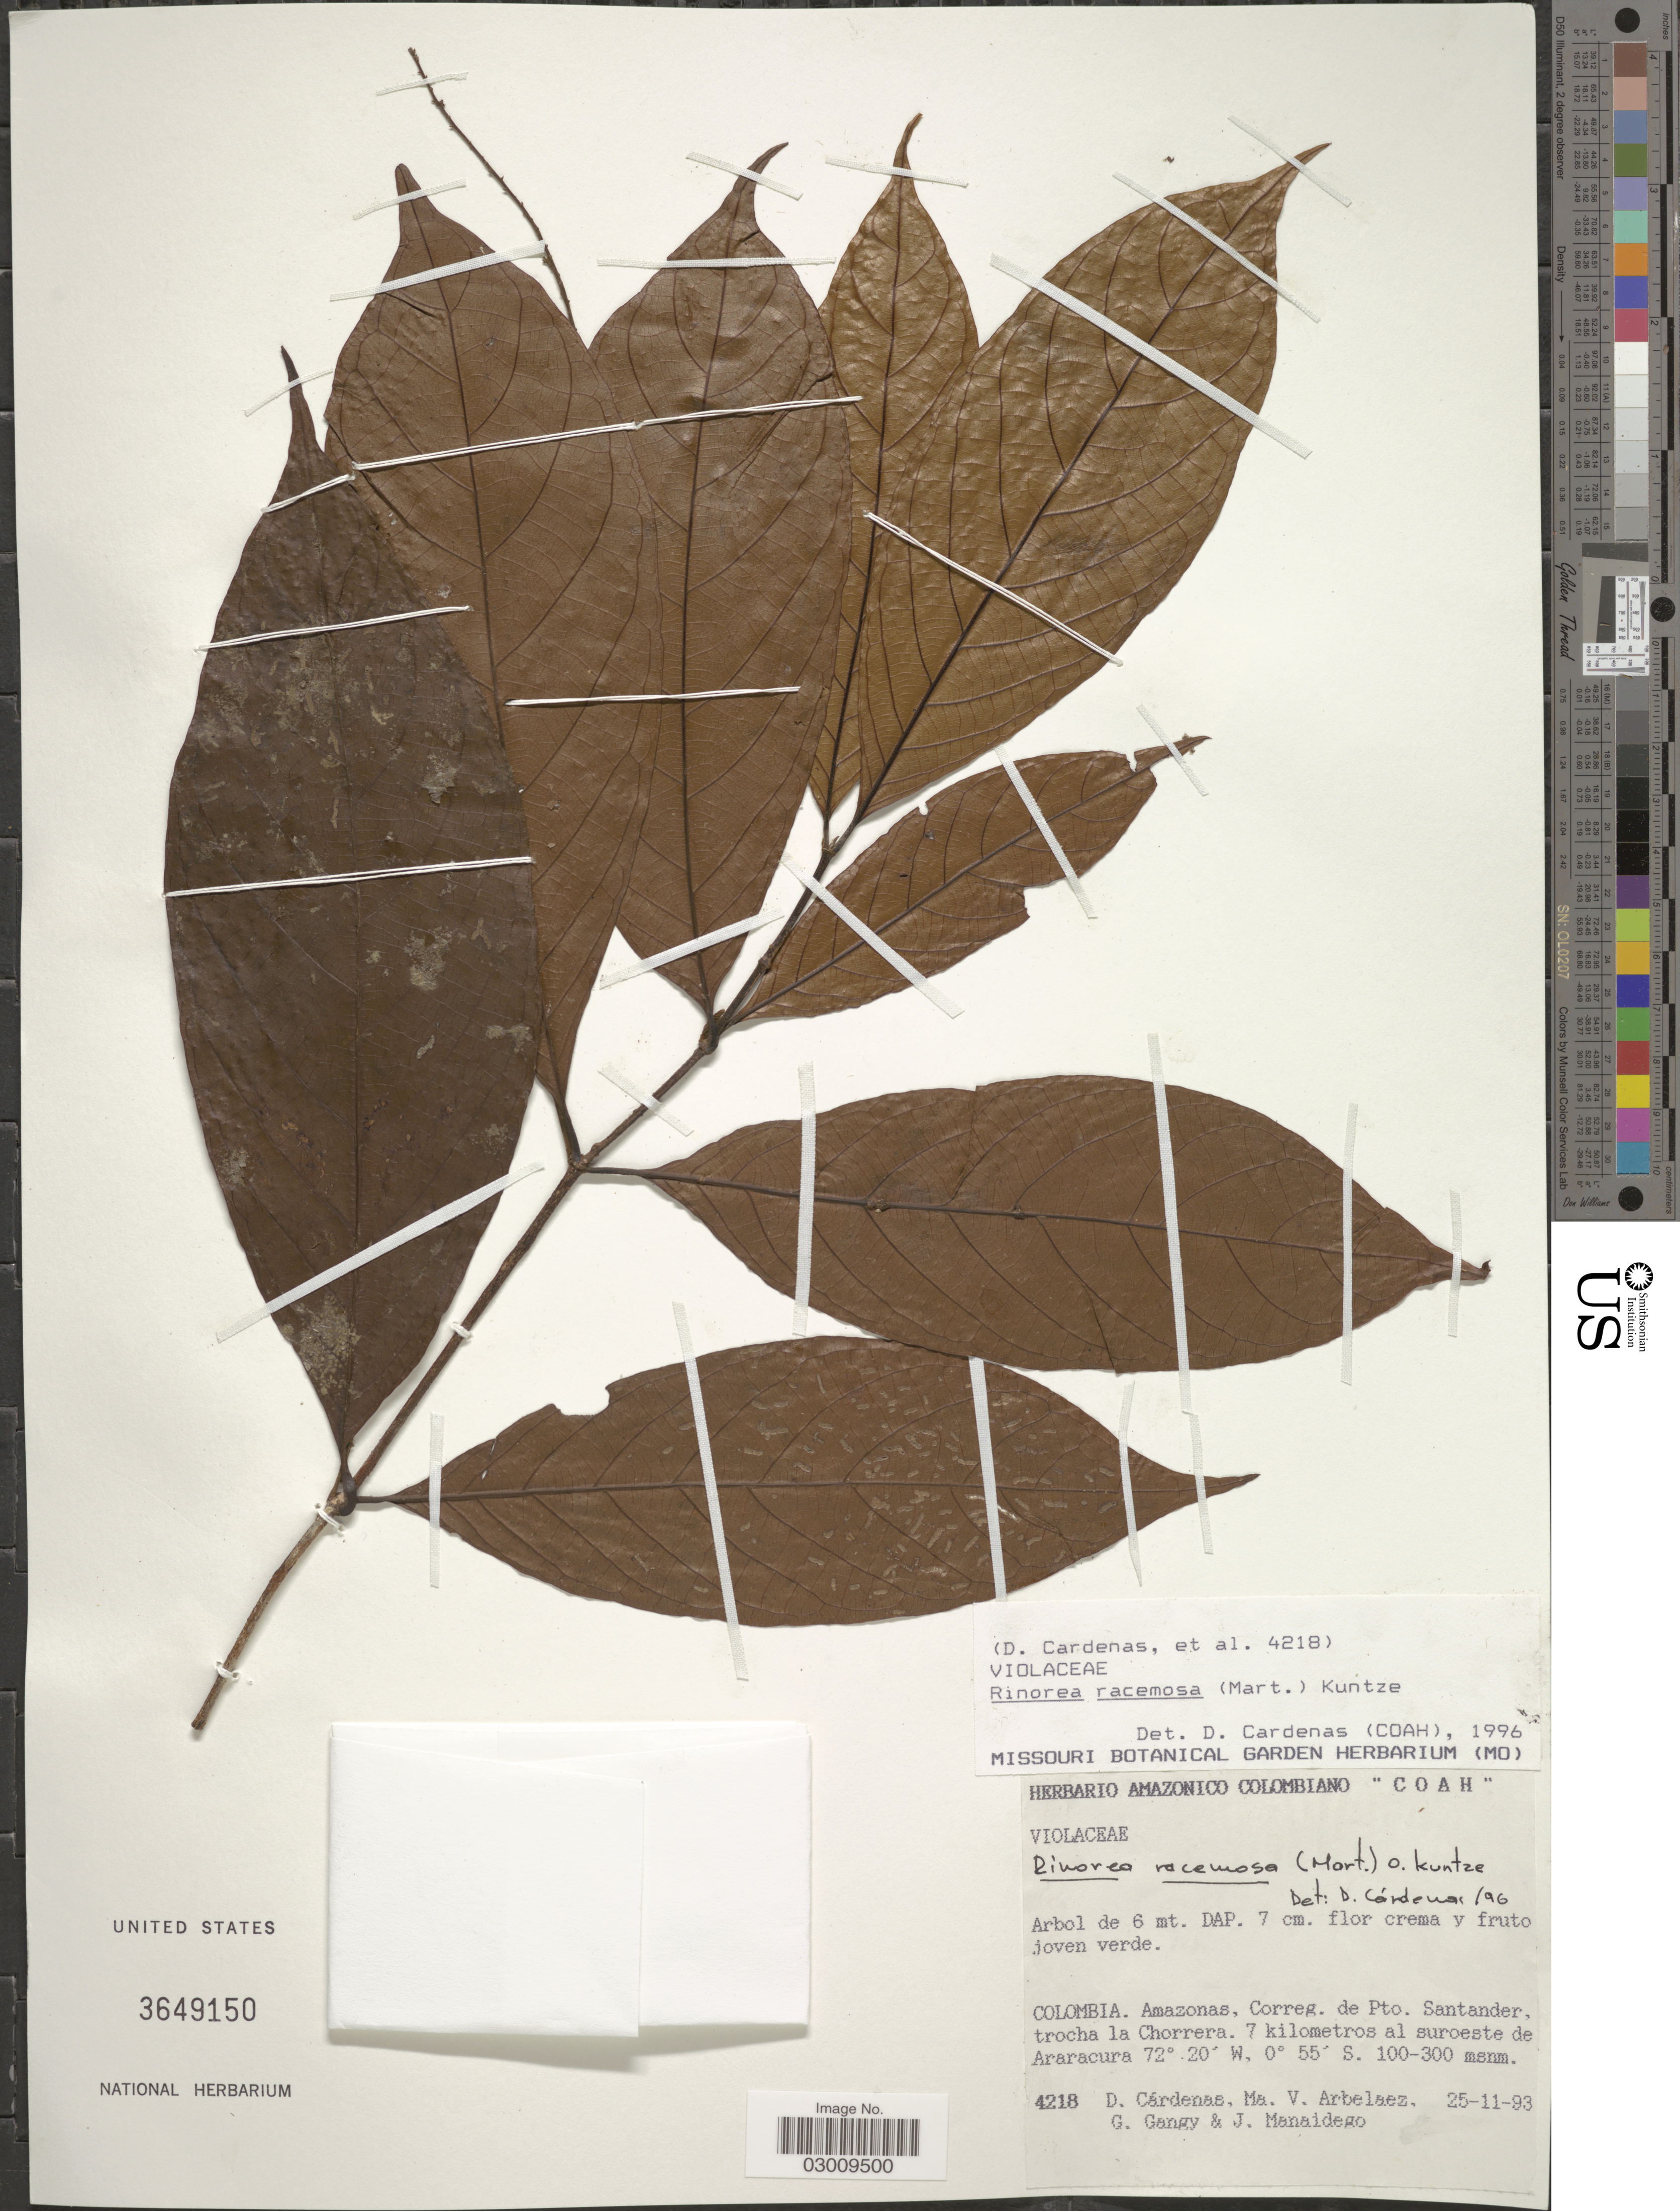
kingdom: Plantae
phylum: Tracheophyta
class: Magnoliopsida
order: Malpighiales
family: Violaceae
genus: Rinorea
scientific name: Rinorea racemosa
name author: (Mart.) Kuntze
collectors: D. Cárdenas, A. Arbelaez, G. Gangy & J. Manaidego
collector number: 4218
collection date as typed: Transcribed d/m/y: 25/11/93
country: Colombia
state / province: Amazônas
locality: Amazonas. Correg. de Pto. Santander, trocha la Chorrera. 7 kilometros al suroeste de Araracura.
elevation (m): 100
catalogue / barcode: US 3649150